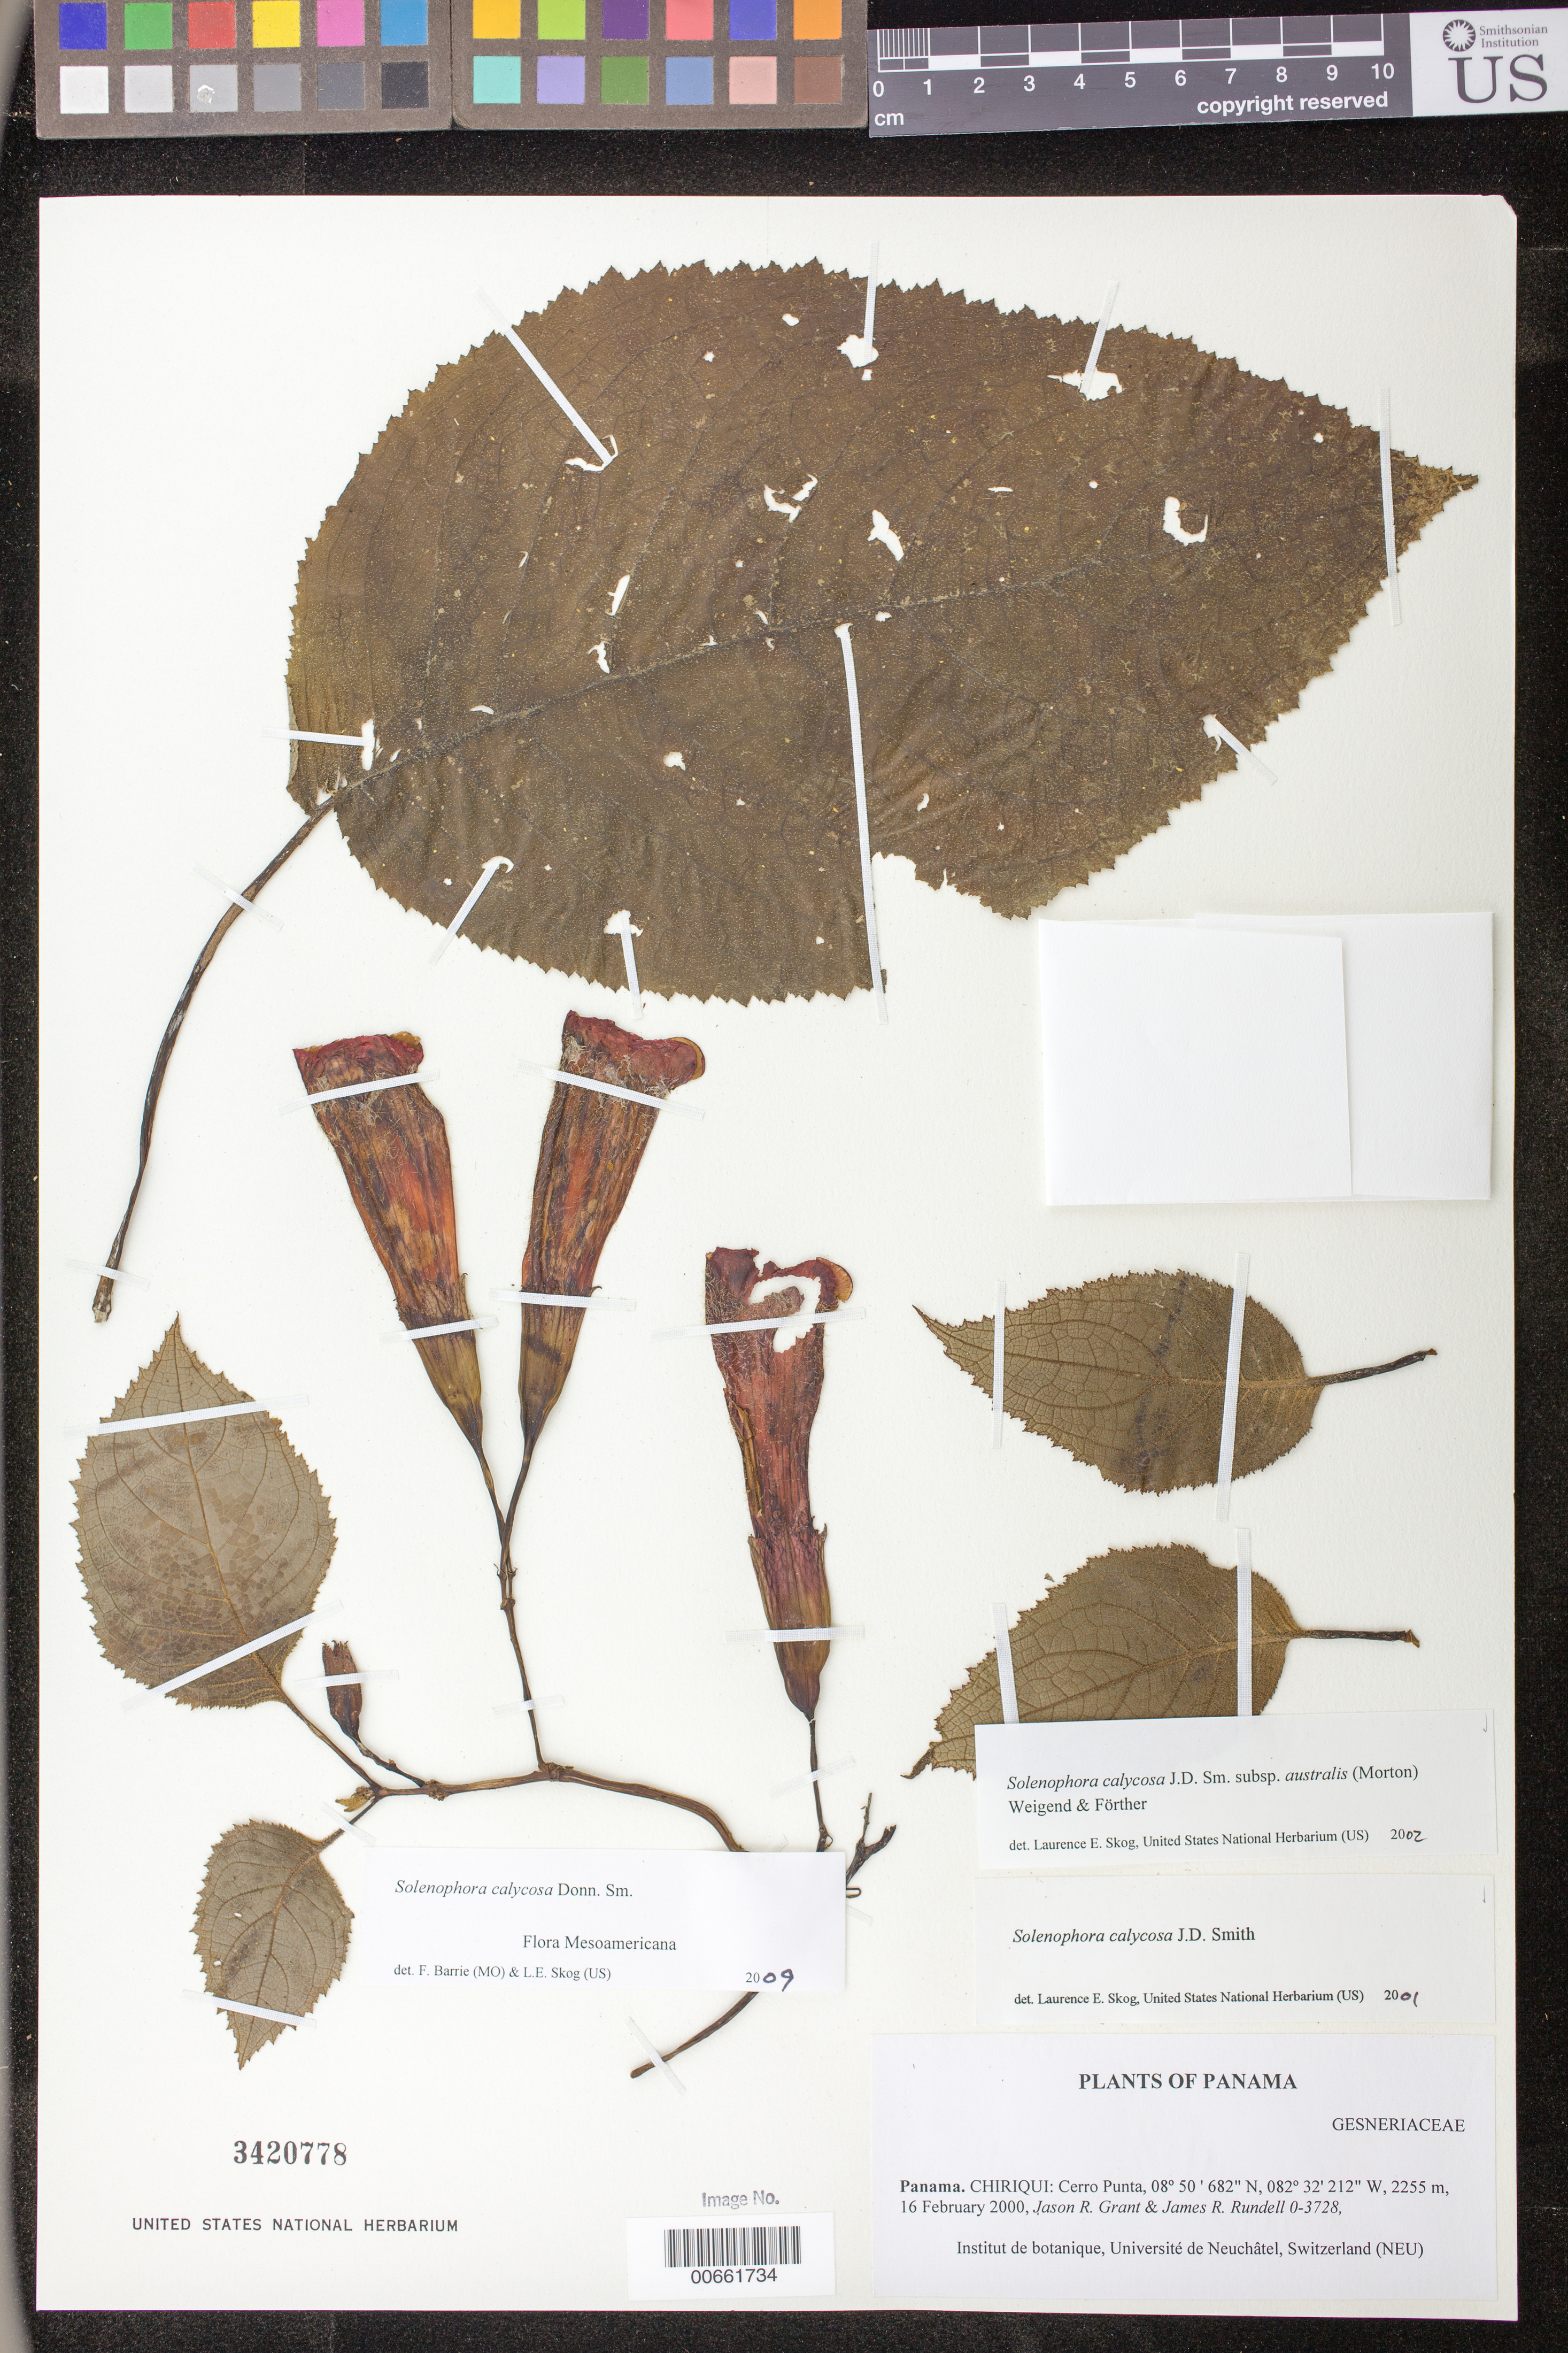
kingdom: Plantae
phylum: Tracheophyta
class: Magnoliopsida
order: Lamiales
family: Gesneriaceae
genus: Solenophora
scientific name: Solenophora calycosa subsp. australis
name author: (C.V. Morton) Weigend & Förther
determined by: Skog, Laurence E.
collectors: J. R. Grant & J. R. Rundell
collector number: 0-3728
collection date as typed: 16 Feb 2000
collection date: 2000-02-16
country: Panama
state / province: Chiriquí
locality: Cerro Punta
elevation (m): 2255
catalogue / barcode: US 3420778